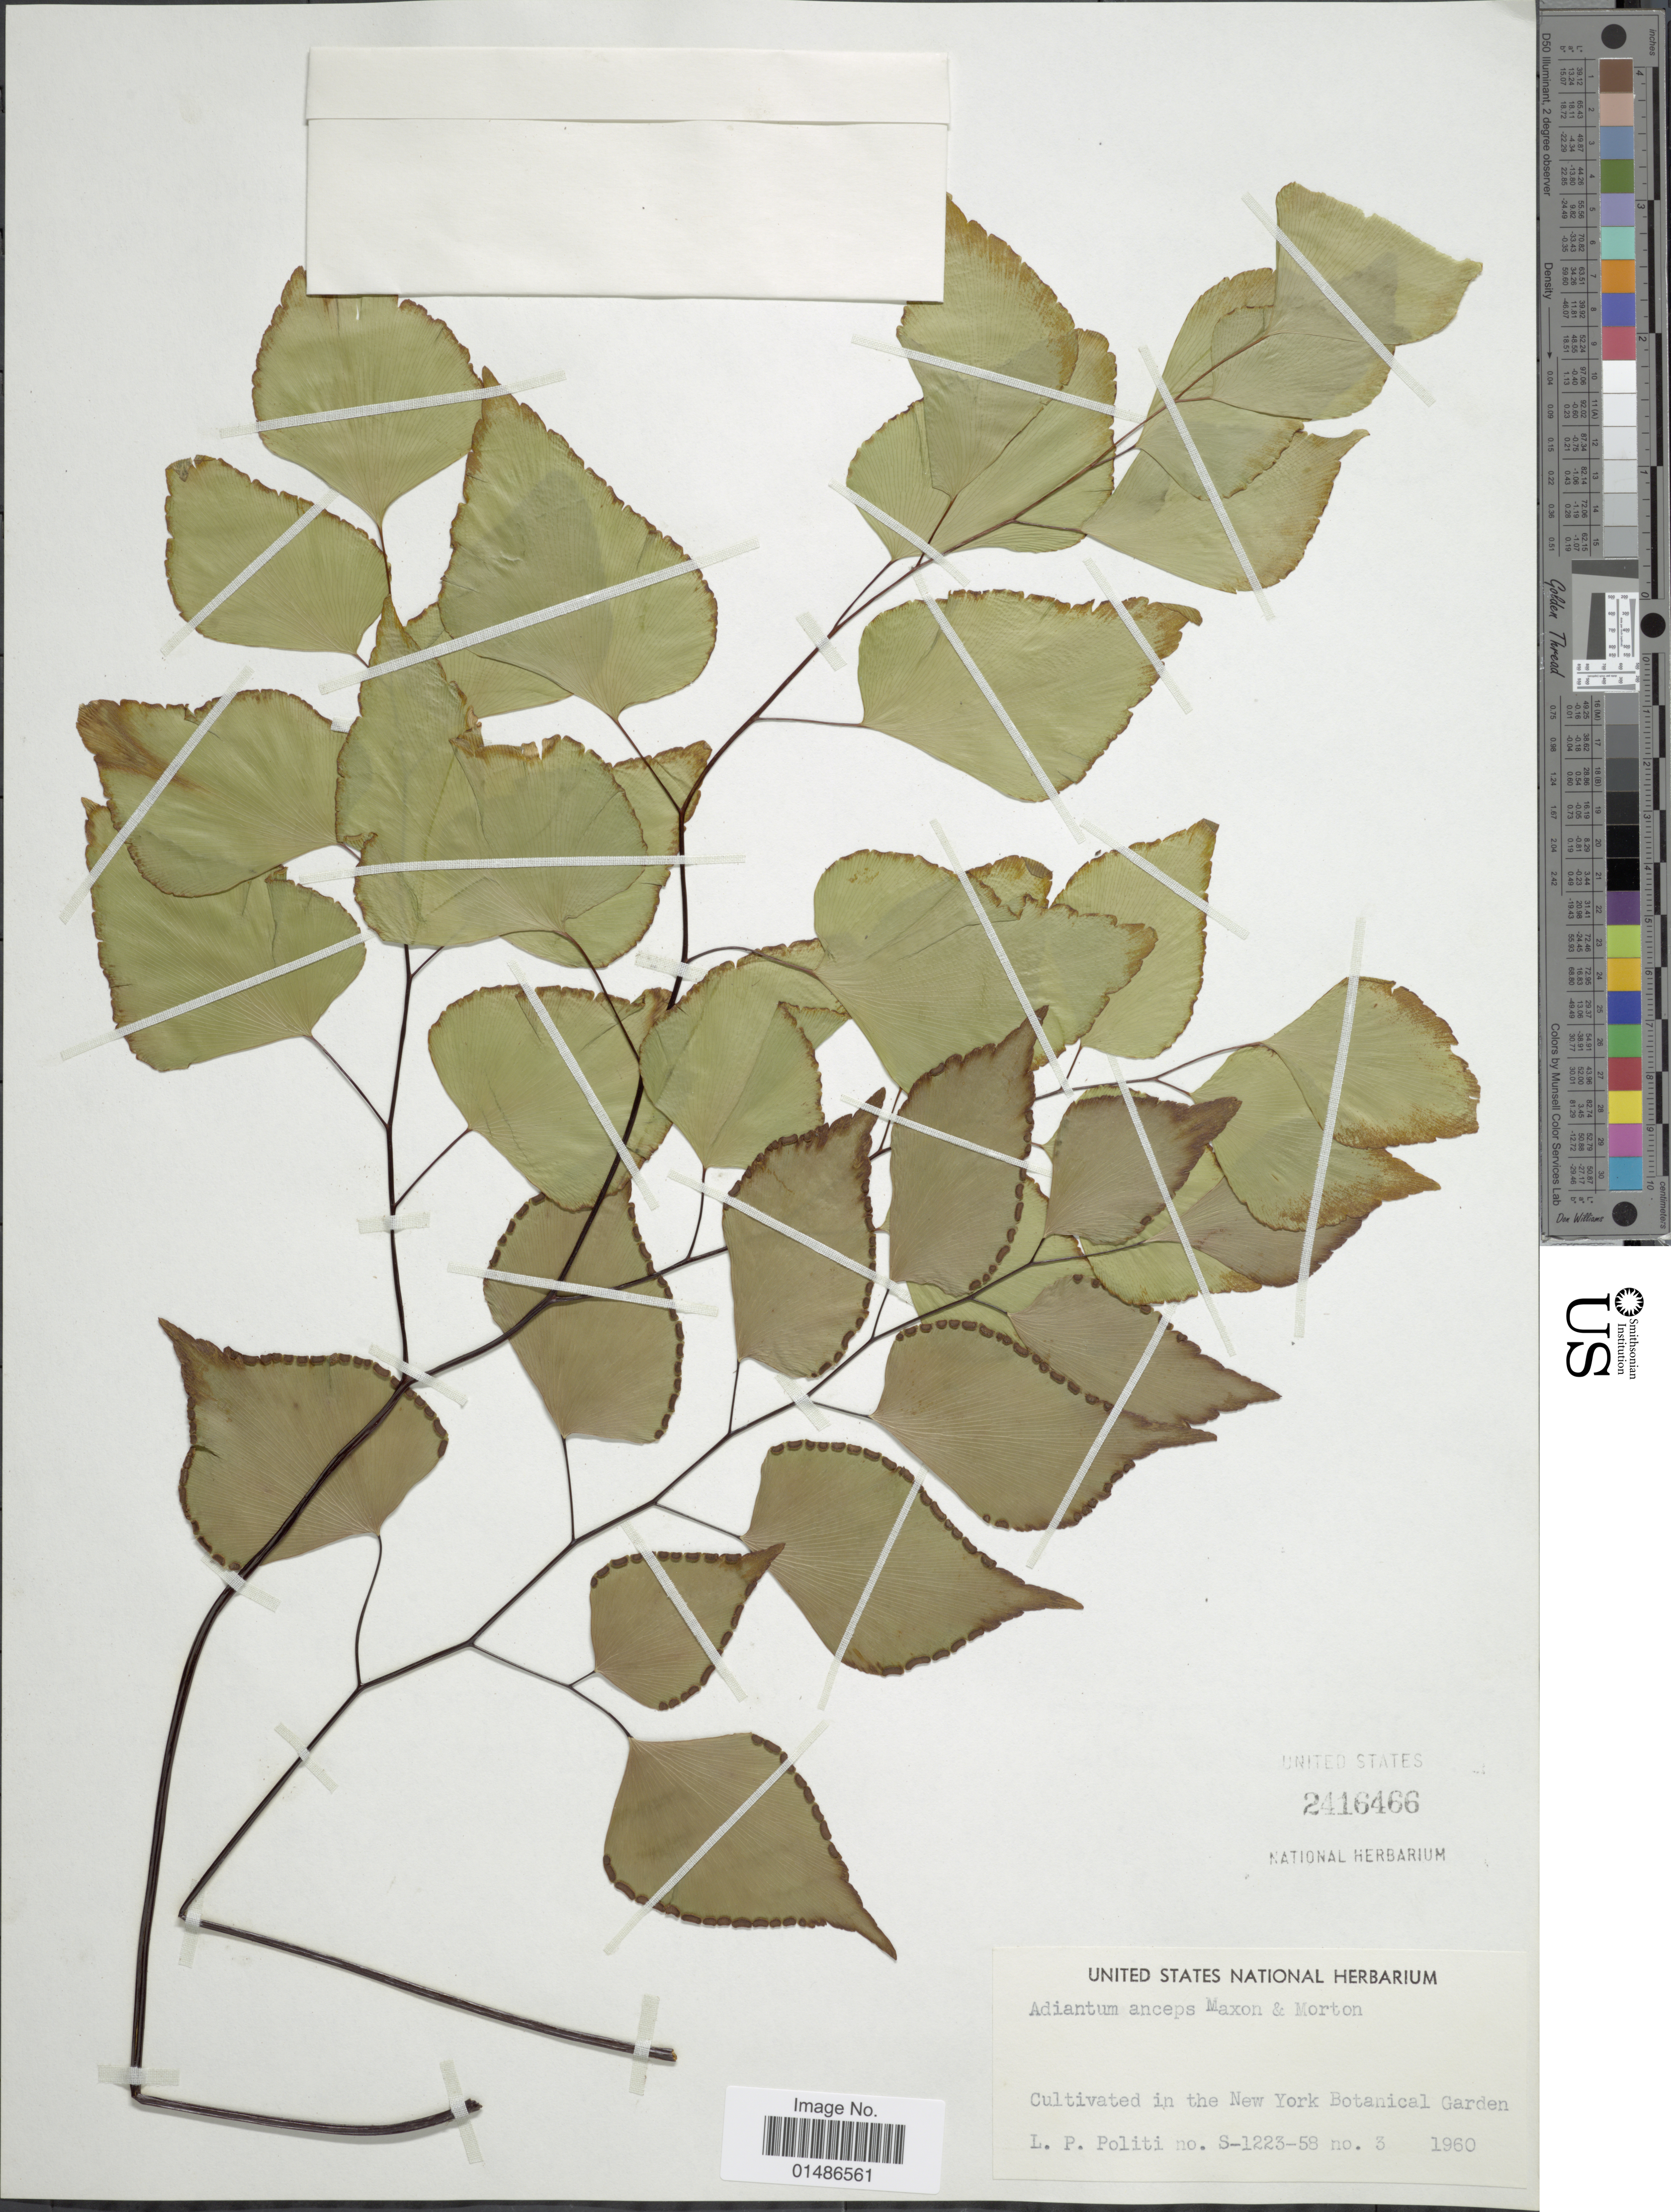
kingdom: Plantae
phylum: Tracheophyta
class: Polypodiopsida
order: Polypodiales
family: Pteridaceae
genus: Adiantum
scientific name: Adiantum anceps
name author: Maxon & C.V. Morton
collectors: L. Politi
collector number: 3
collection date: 1960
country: United States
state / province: New York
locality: Cultivated in the New York Botanical Garden S-1223-58.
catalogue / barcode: US 2416466